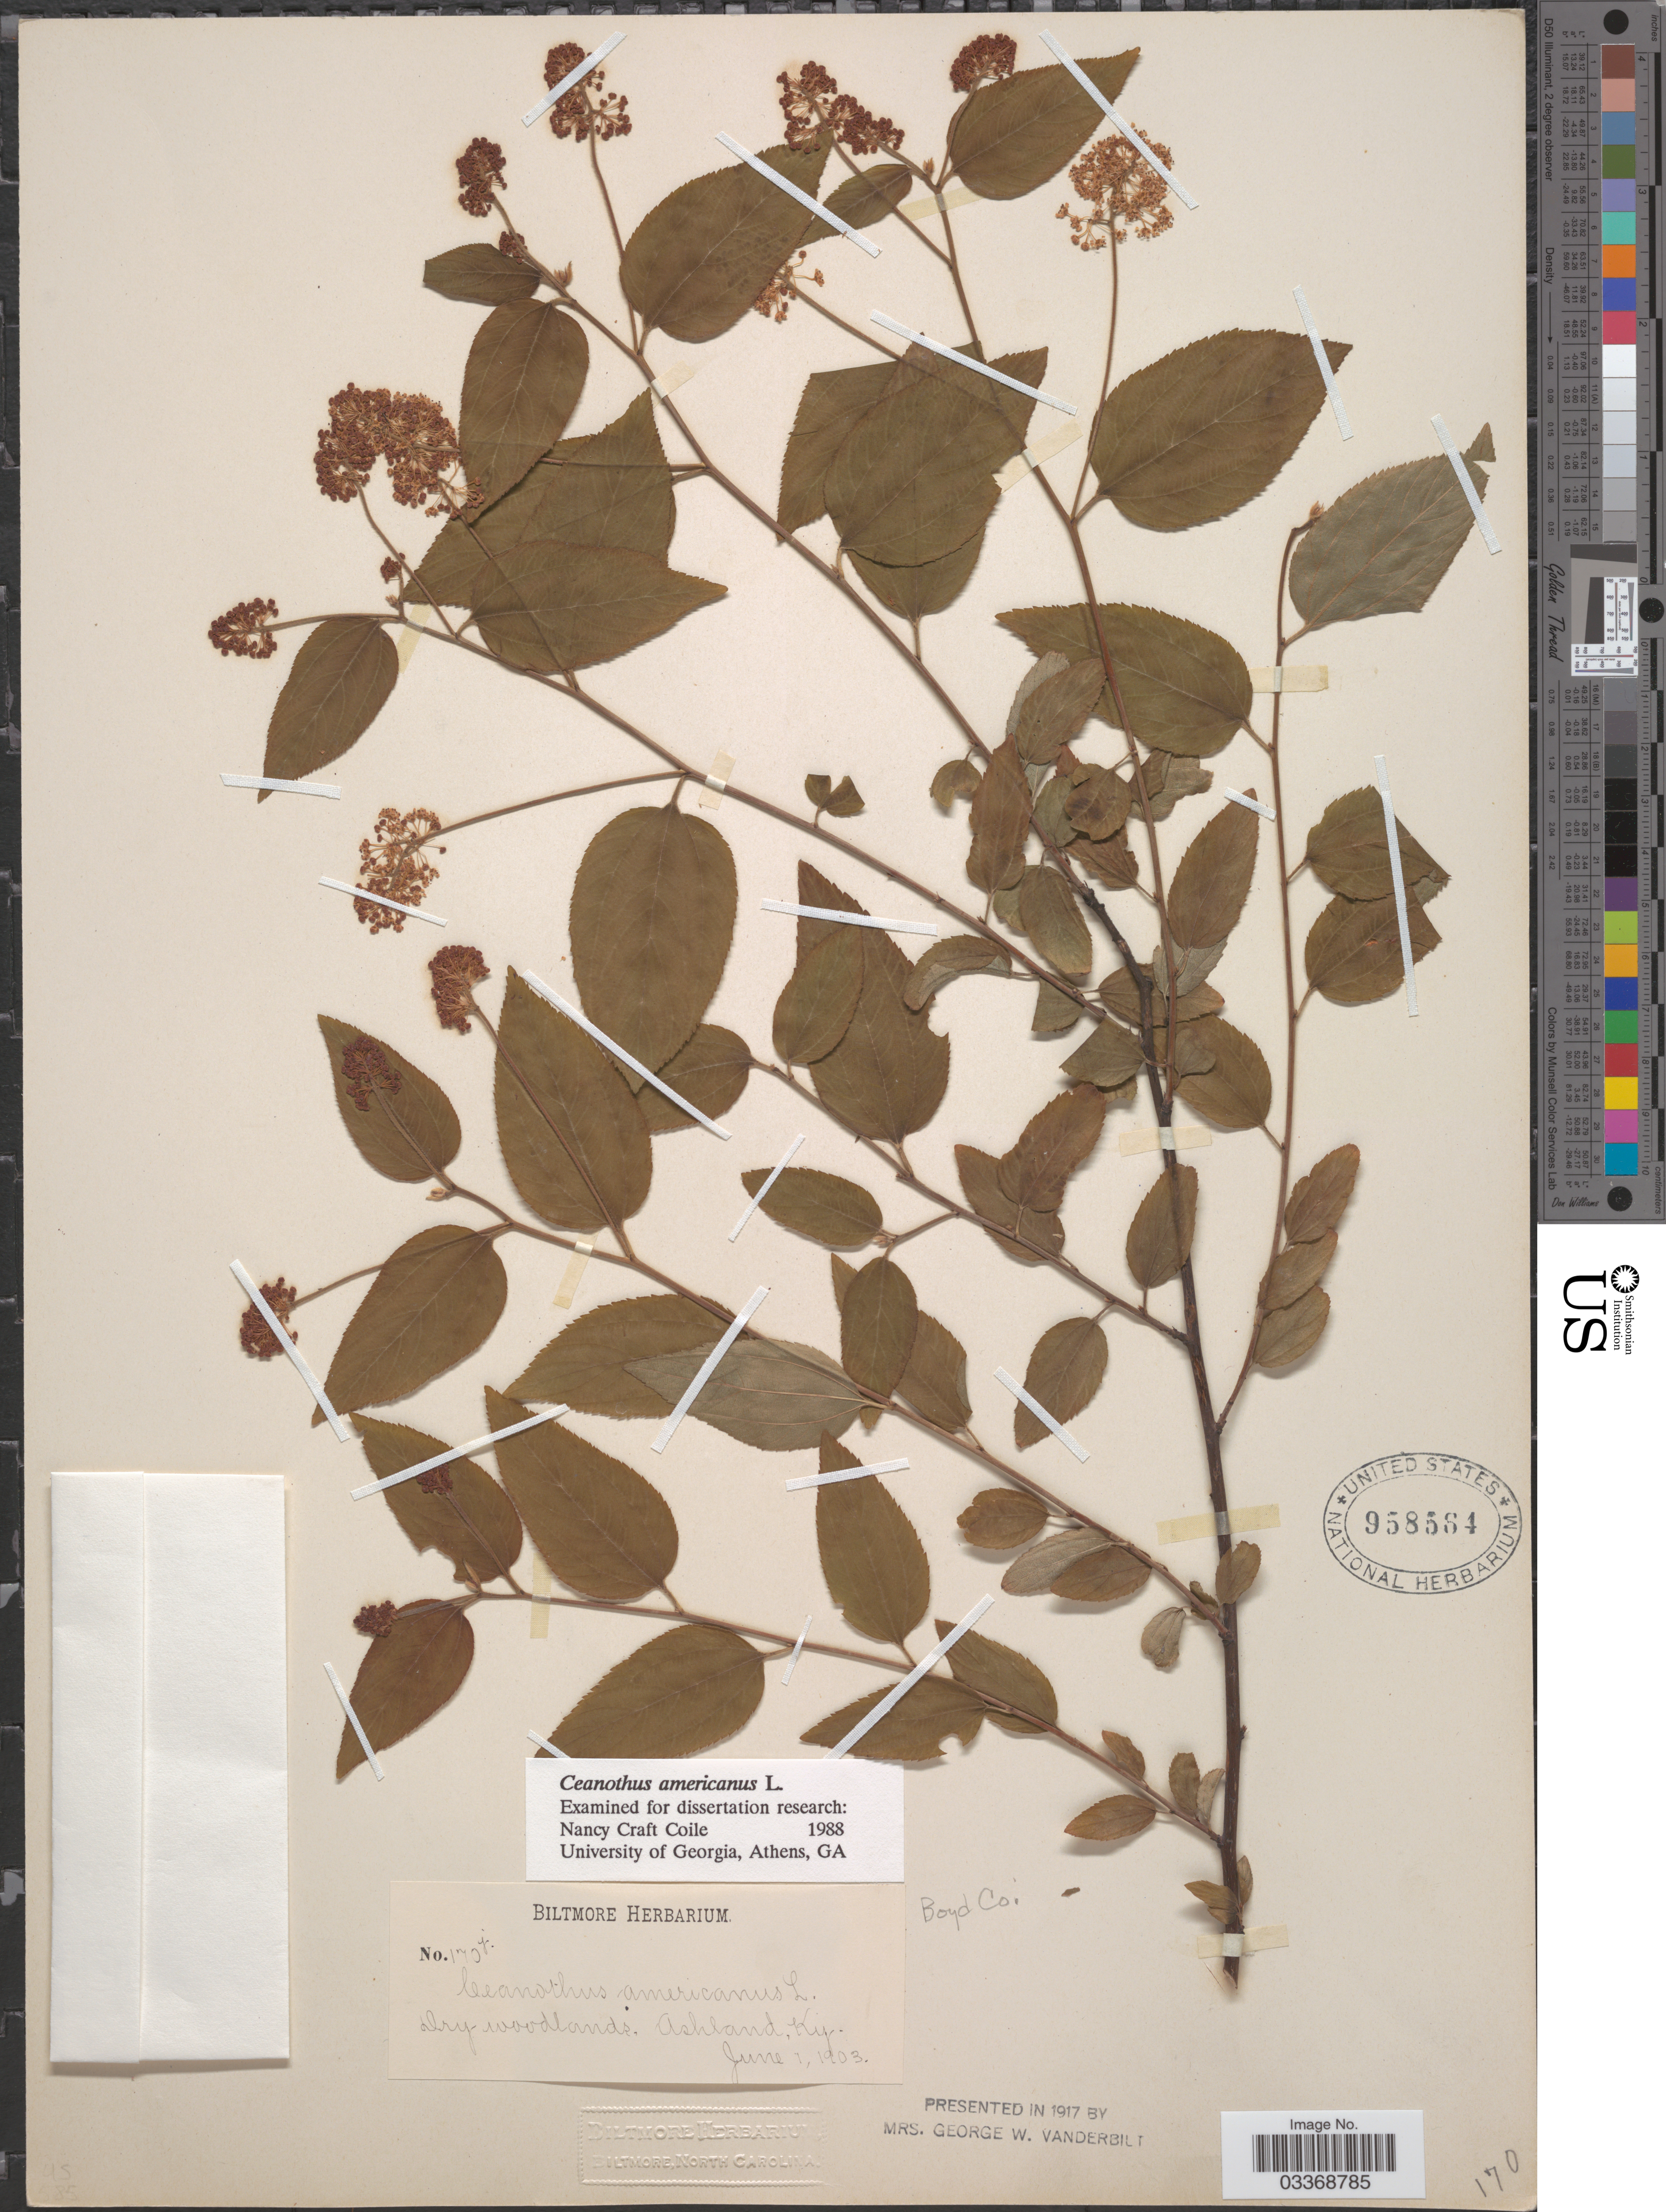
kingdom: Plantae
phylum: Tracheophyta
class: Magnoliopsida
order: Rosales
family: Rhamnaceae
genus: Ceanothus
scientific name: Ceanothus americanus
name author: L.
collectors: ex herb. Biltmore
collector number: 170j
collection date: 1903-06-01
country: United States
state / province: Kentucky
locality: Ashland. Boyd Co.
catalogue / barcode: US 958564